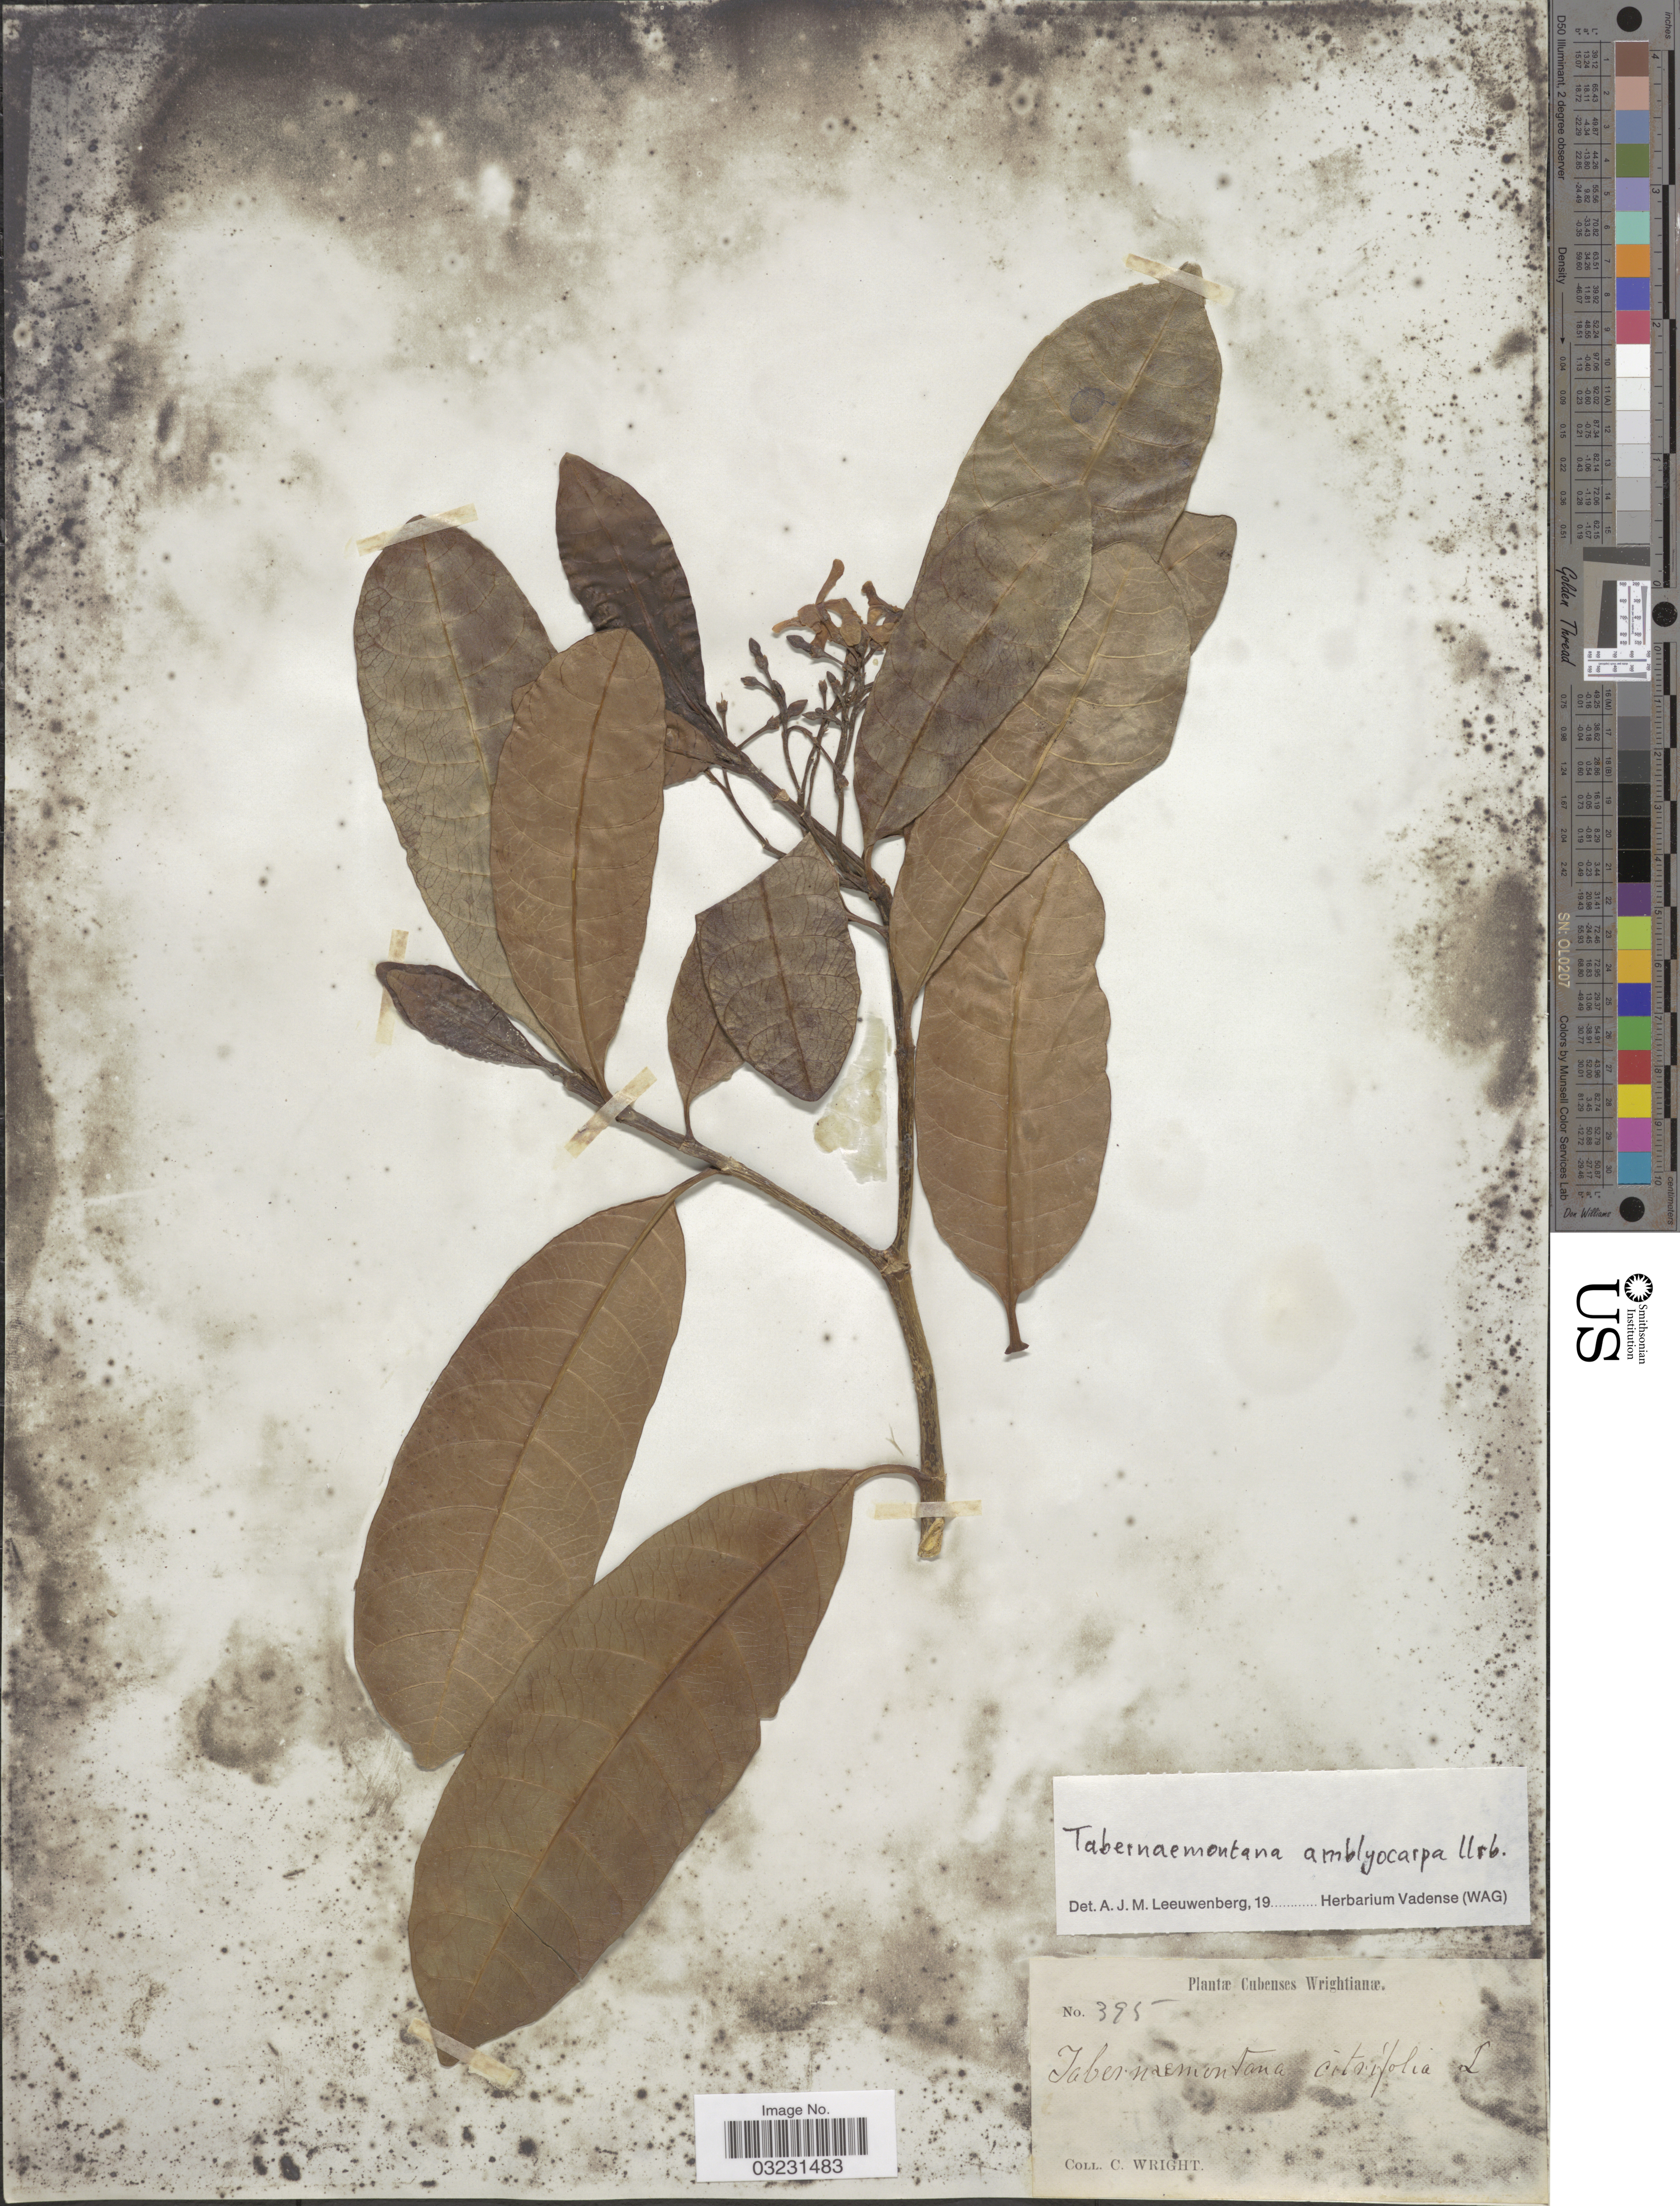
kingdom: Plantae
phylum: Tracheophyta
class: Magnoliopsida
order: Gentianales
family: Apocynaceae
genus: Tabernaemontana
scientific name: Tabernaemontana amblyocarpa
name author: Urb.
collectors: C. Wright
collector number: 395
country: Cuba